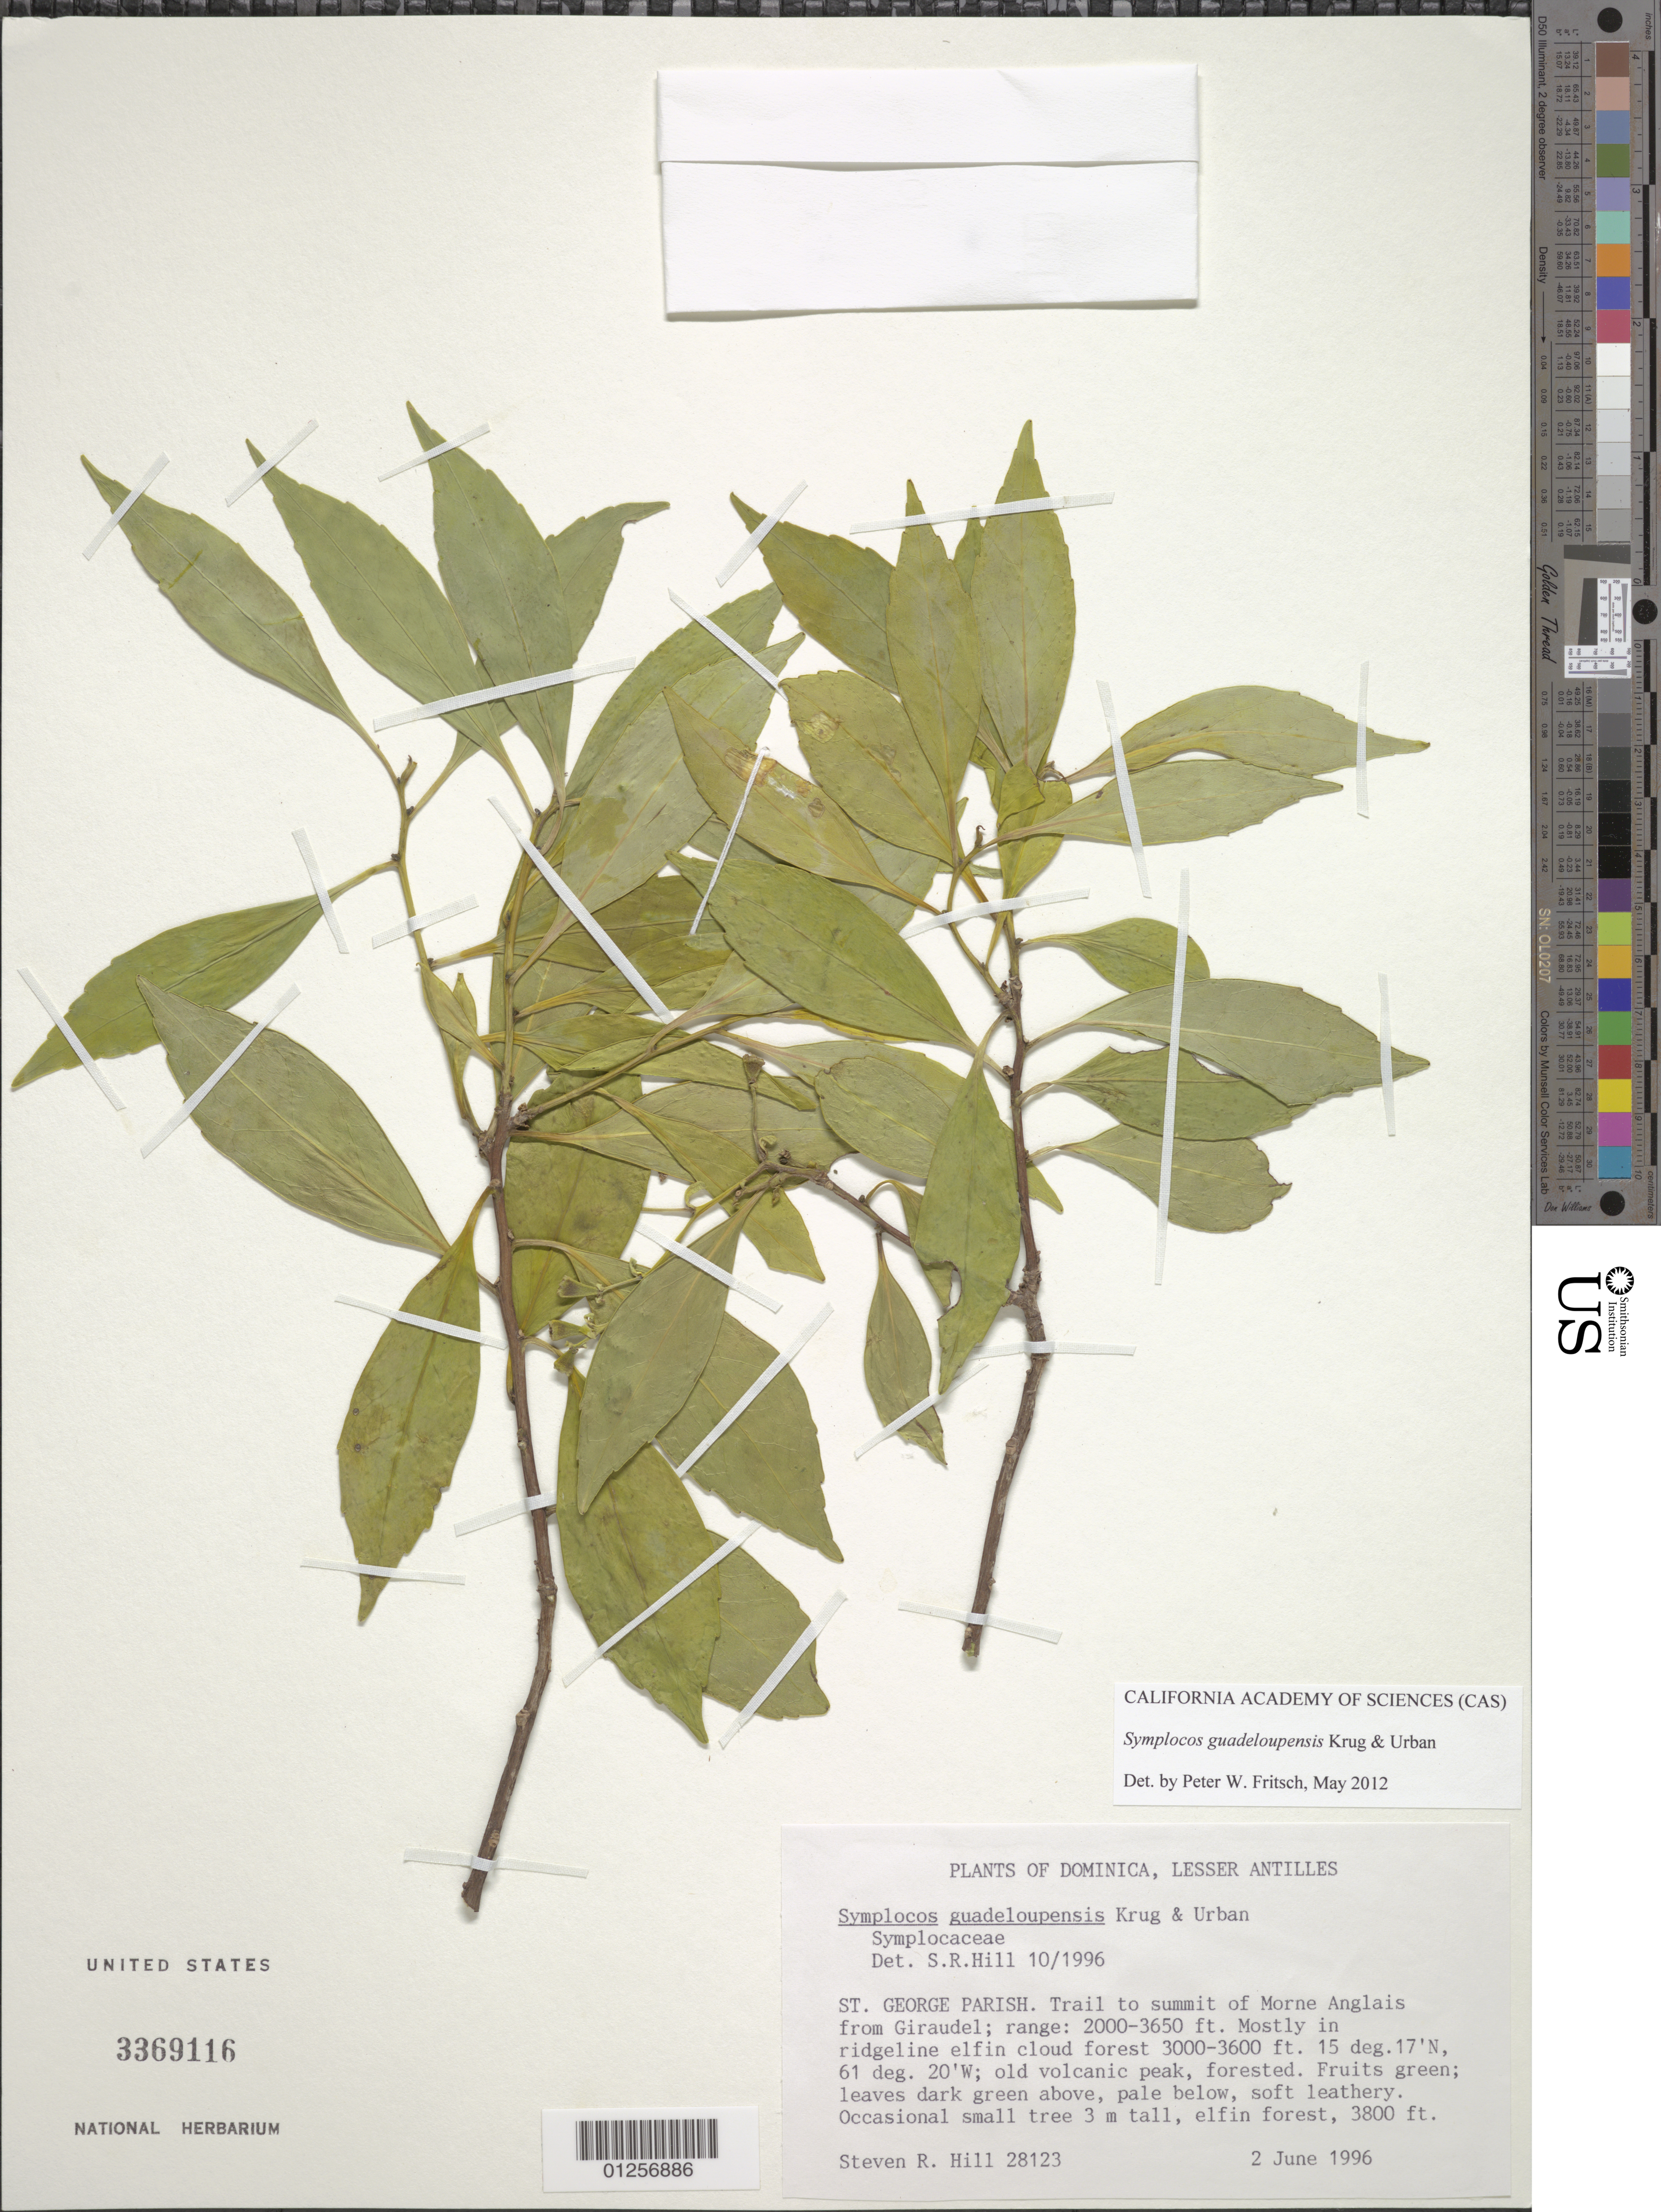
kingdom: Plantae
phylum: Tracheophyta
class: Magnoliopsida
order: Ericales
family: Symplocaceae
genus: Symplocos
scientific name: Symplocos guadeloupensis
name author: Krug & Urb.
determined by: Fritsch, Peter W.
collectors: S. Hill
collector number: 28123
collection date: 1996-06-02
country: Dominica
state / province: St. George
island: Dominica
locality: Morne Anglais. Trail to summit of Morne Anglais from Giraudel.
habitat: Mostly in ridgeline elfin cloud forest; old volcanic peak, forested.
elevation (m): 1158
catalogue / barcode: US 3369116